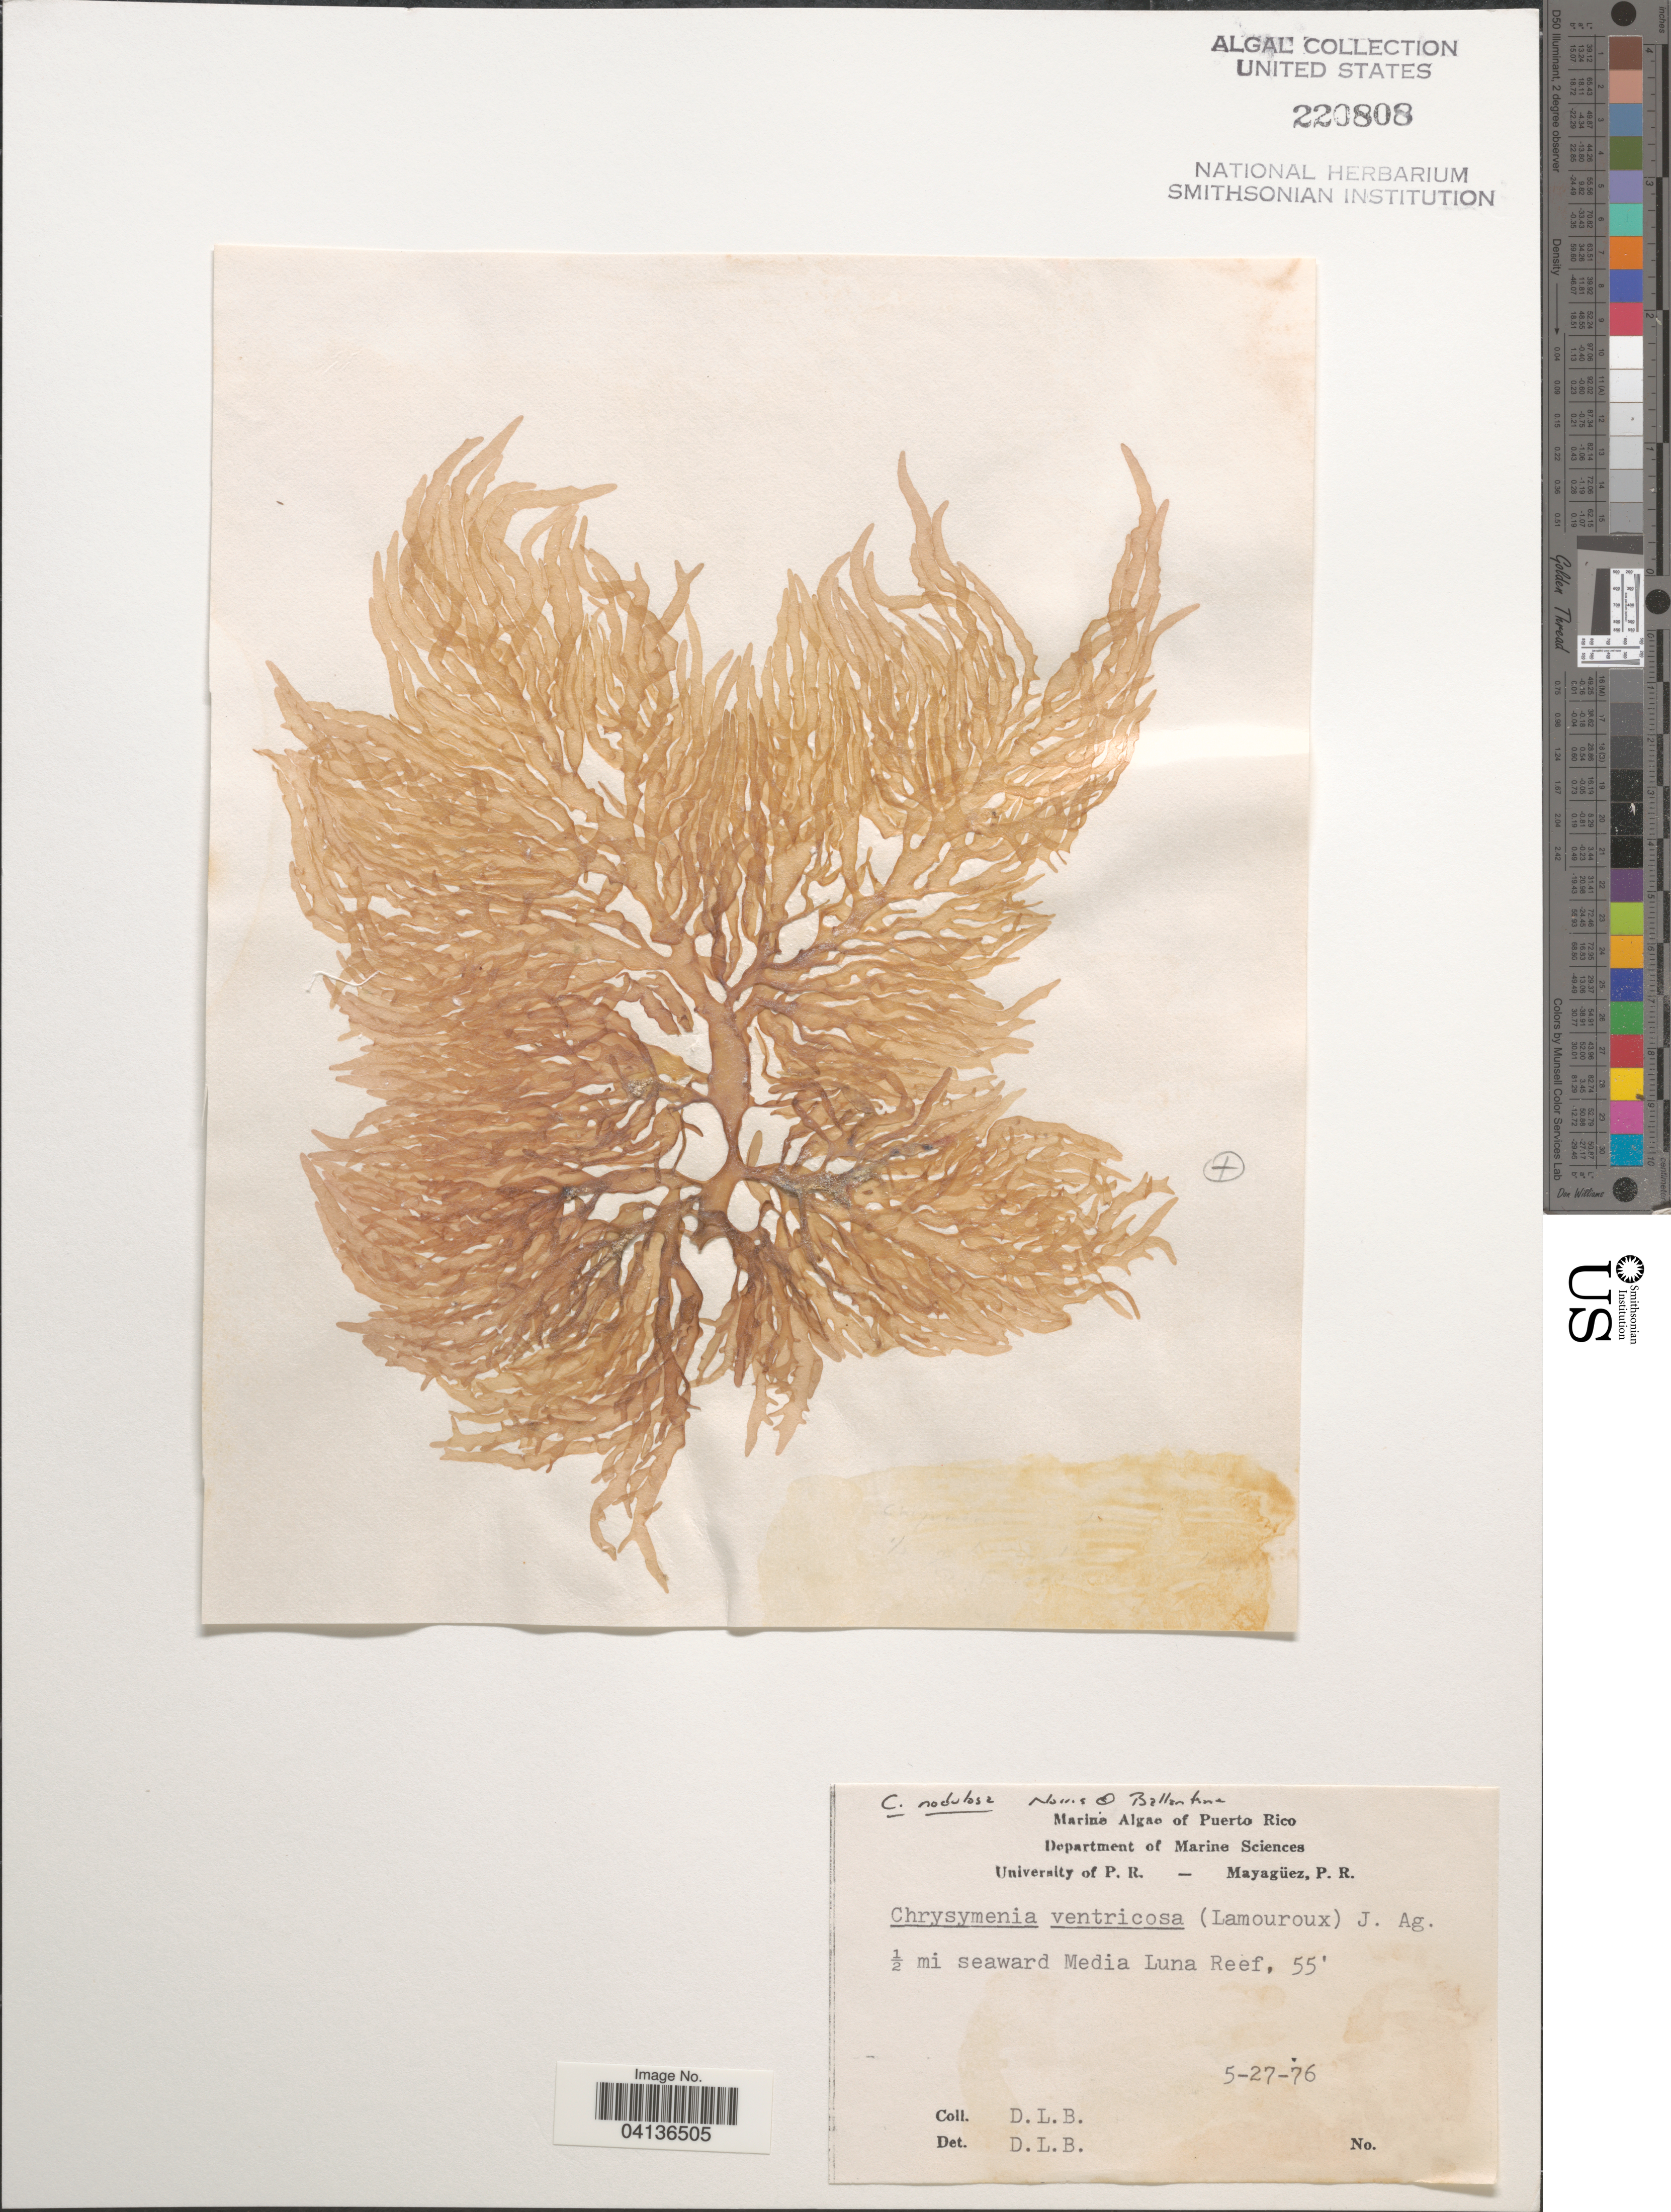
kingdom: Plantae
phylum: Rhodophyta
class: Florideophyceae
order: Rhodymeniales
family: Rhodymeniaceae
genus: Chrysymenia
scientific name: Chrysymenia ventricosa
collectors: D. L. B.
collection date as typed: Transcribed d/m/y: 27/5/76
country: Puerto Rico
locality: ½ mi seaward Media Luna Reef.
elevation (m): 17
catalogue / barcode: US 220808